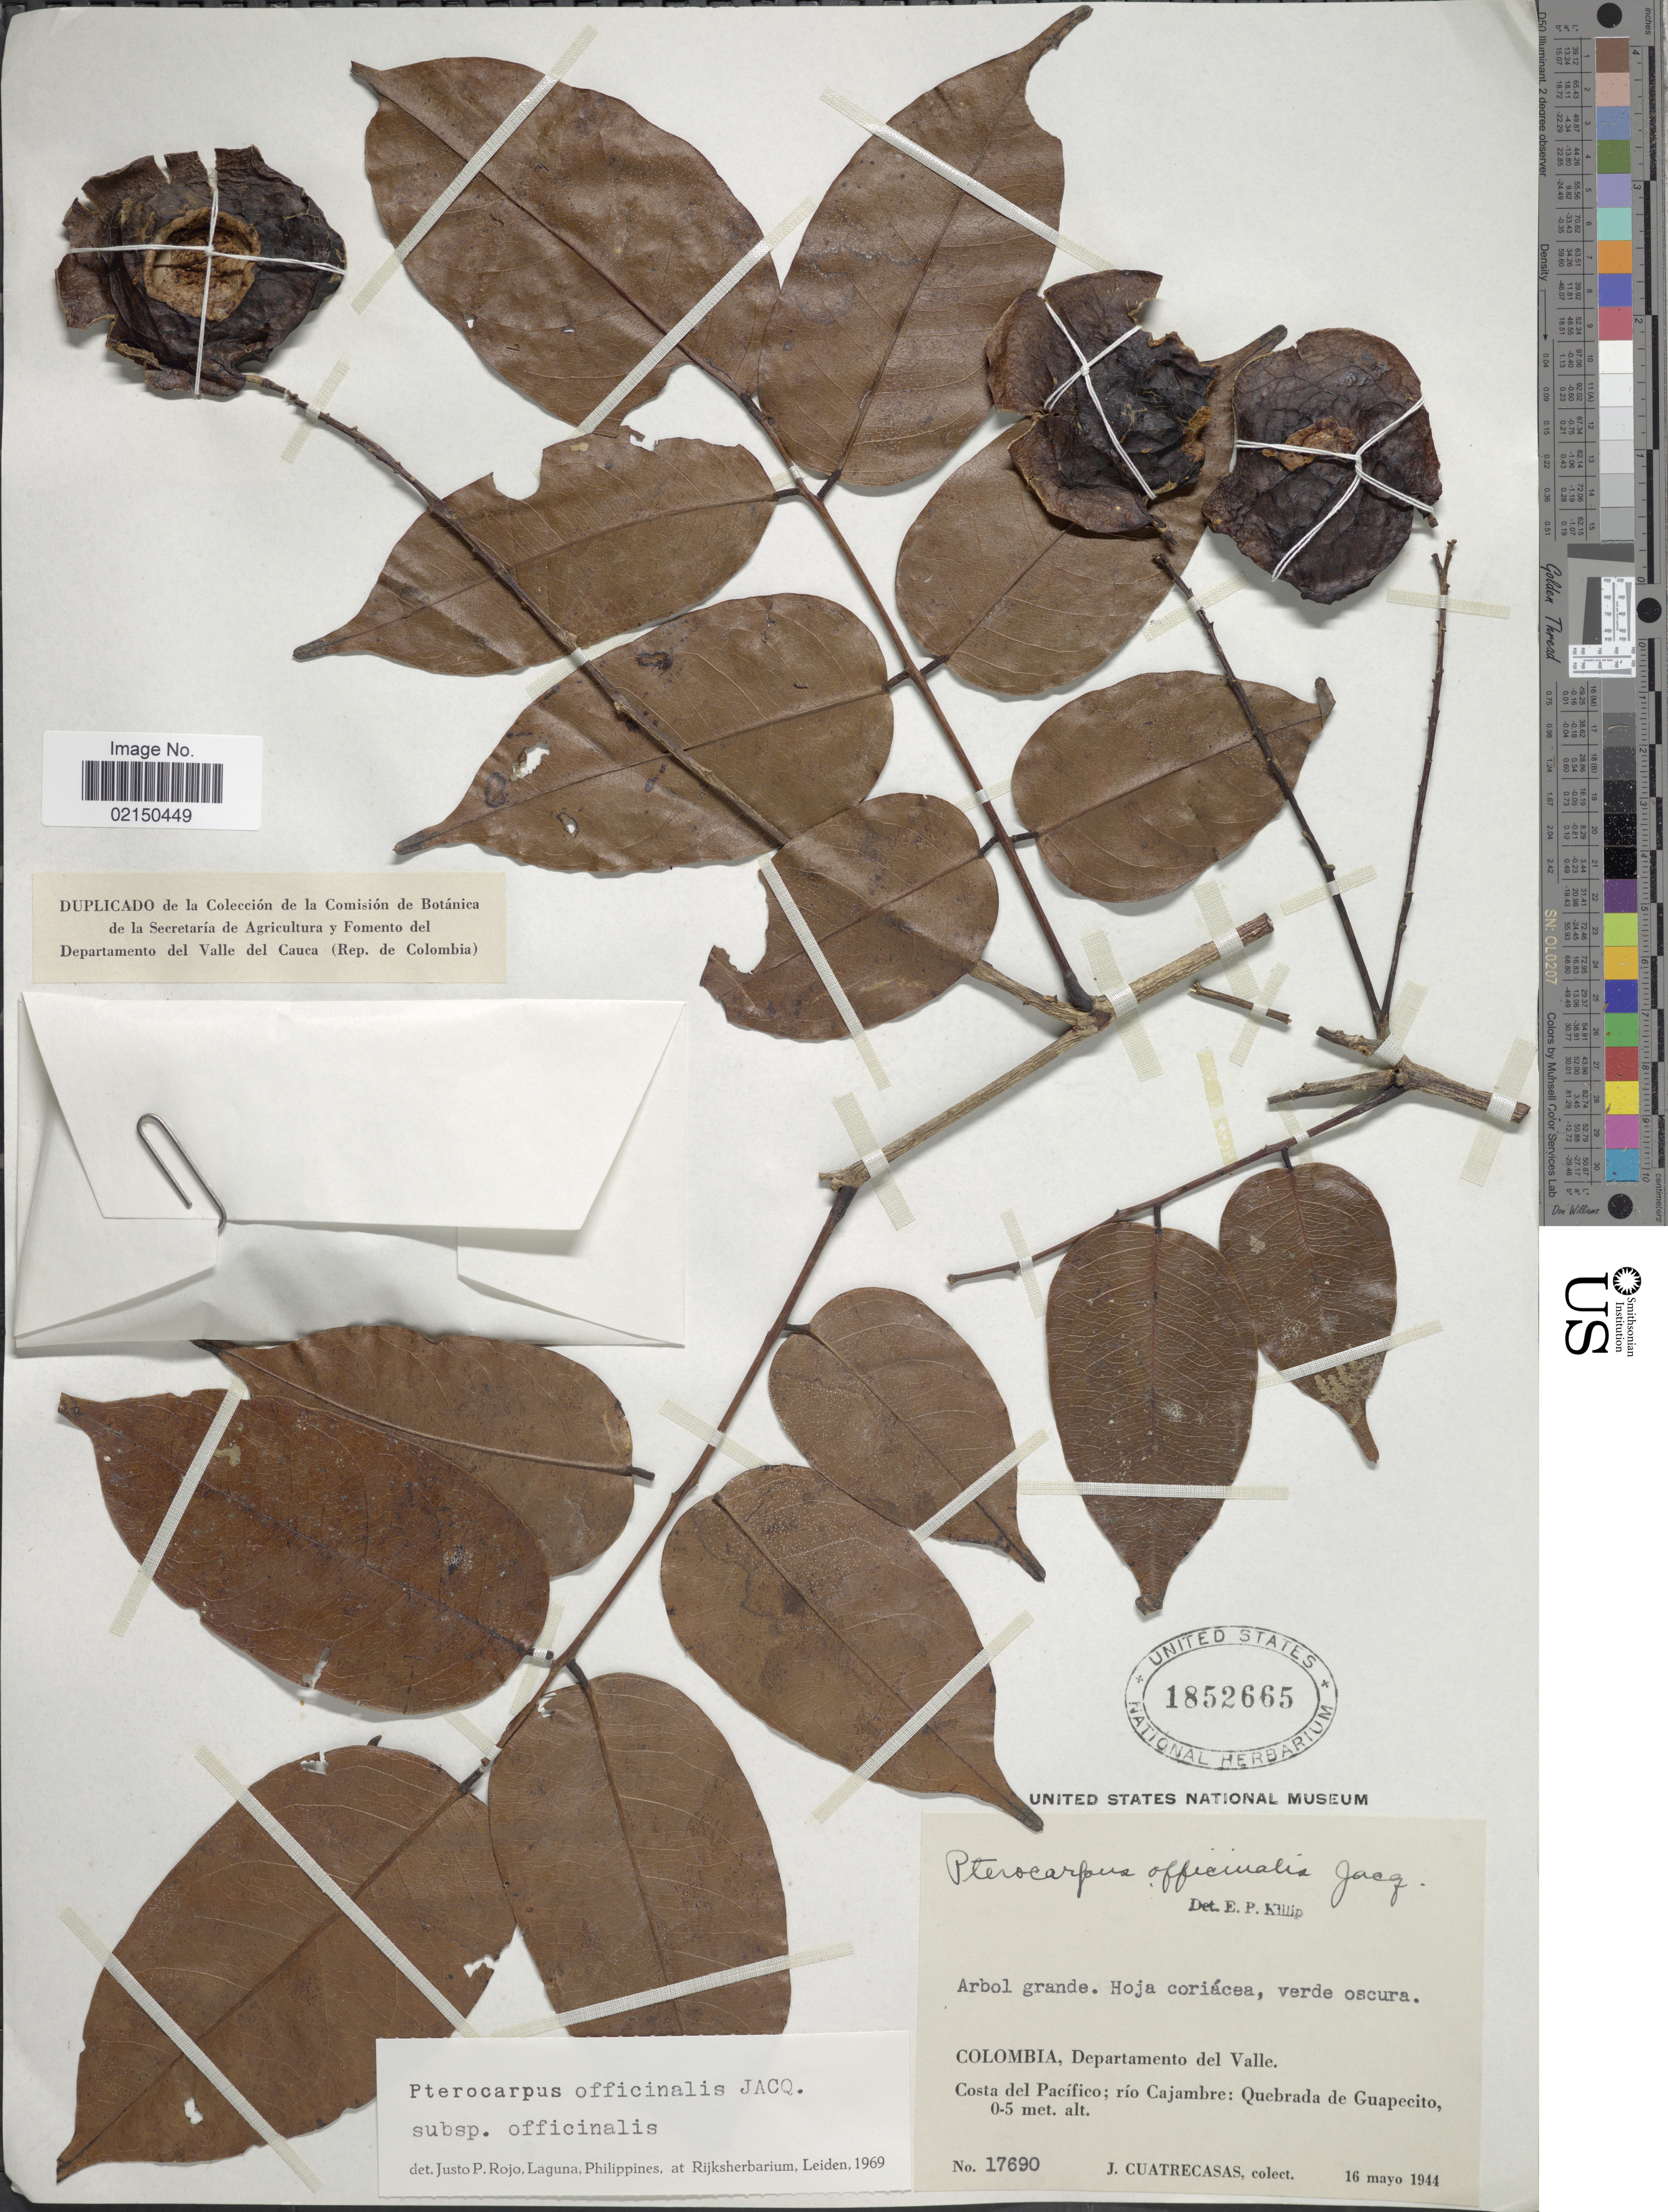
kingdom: Plantae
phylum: Tracheophyta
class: Magnoliopsida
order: Fabales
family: Fabaceae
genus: Pterocarpus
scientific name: Pterocarpus officinalis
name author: Jacq.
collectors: J. Cuatrecasas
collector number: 17690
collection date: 1944-05-16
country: Colombia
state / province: Valle del Cauca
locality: Departamento del Valle, Costa del Pacifico; rio Cajambre: Quebrada de Guapecito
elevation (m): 0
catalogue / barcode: US 1852665